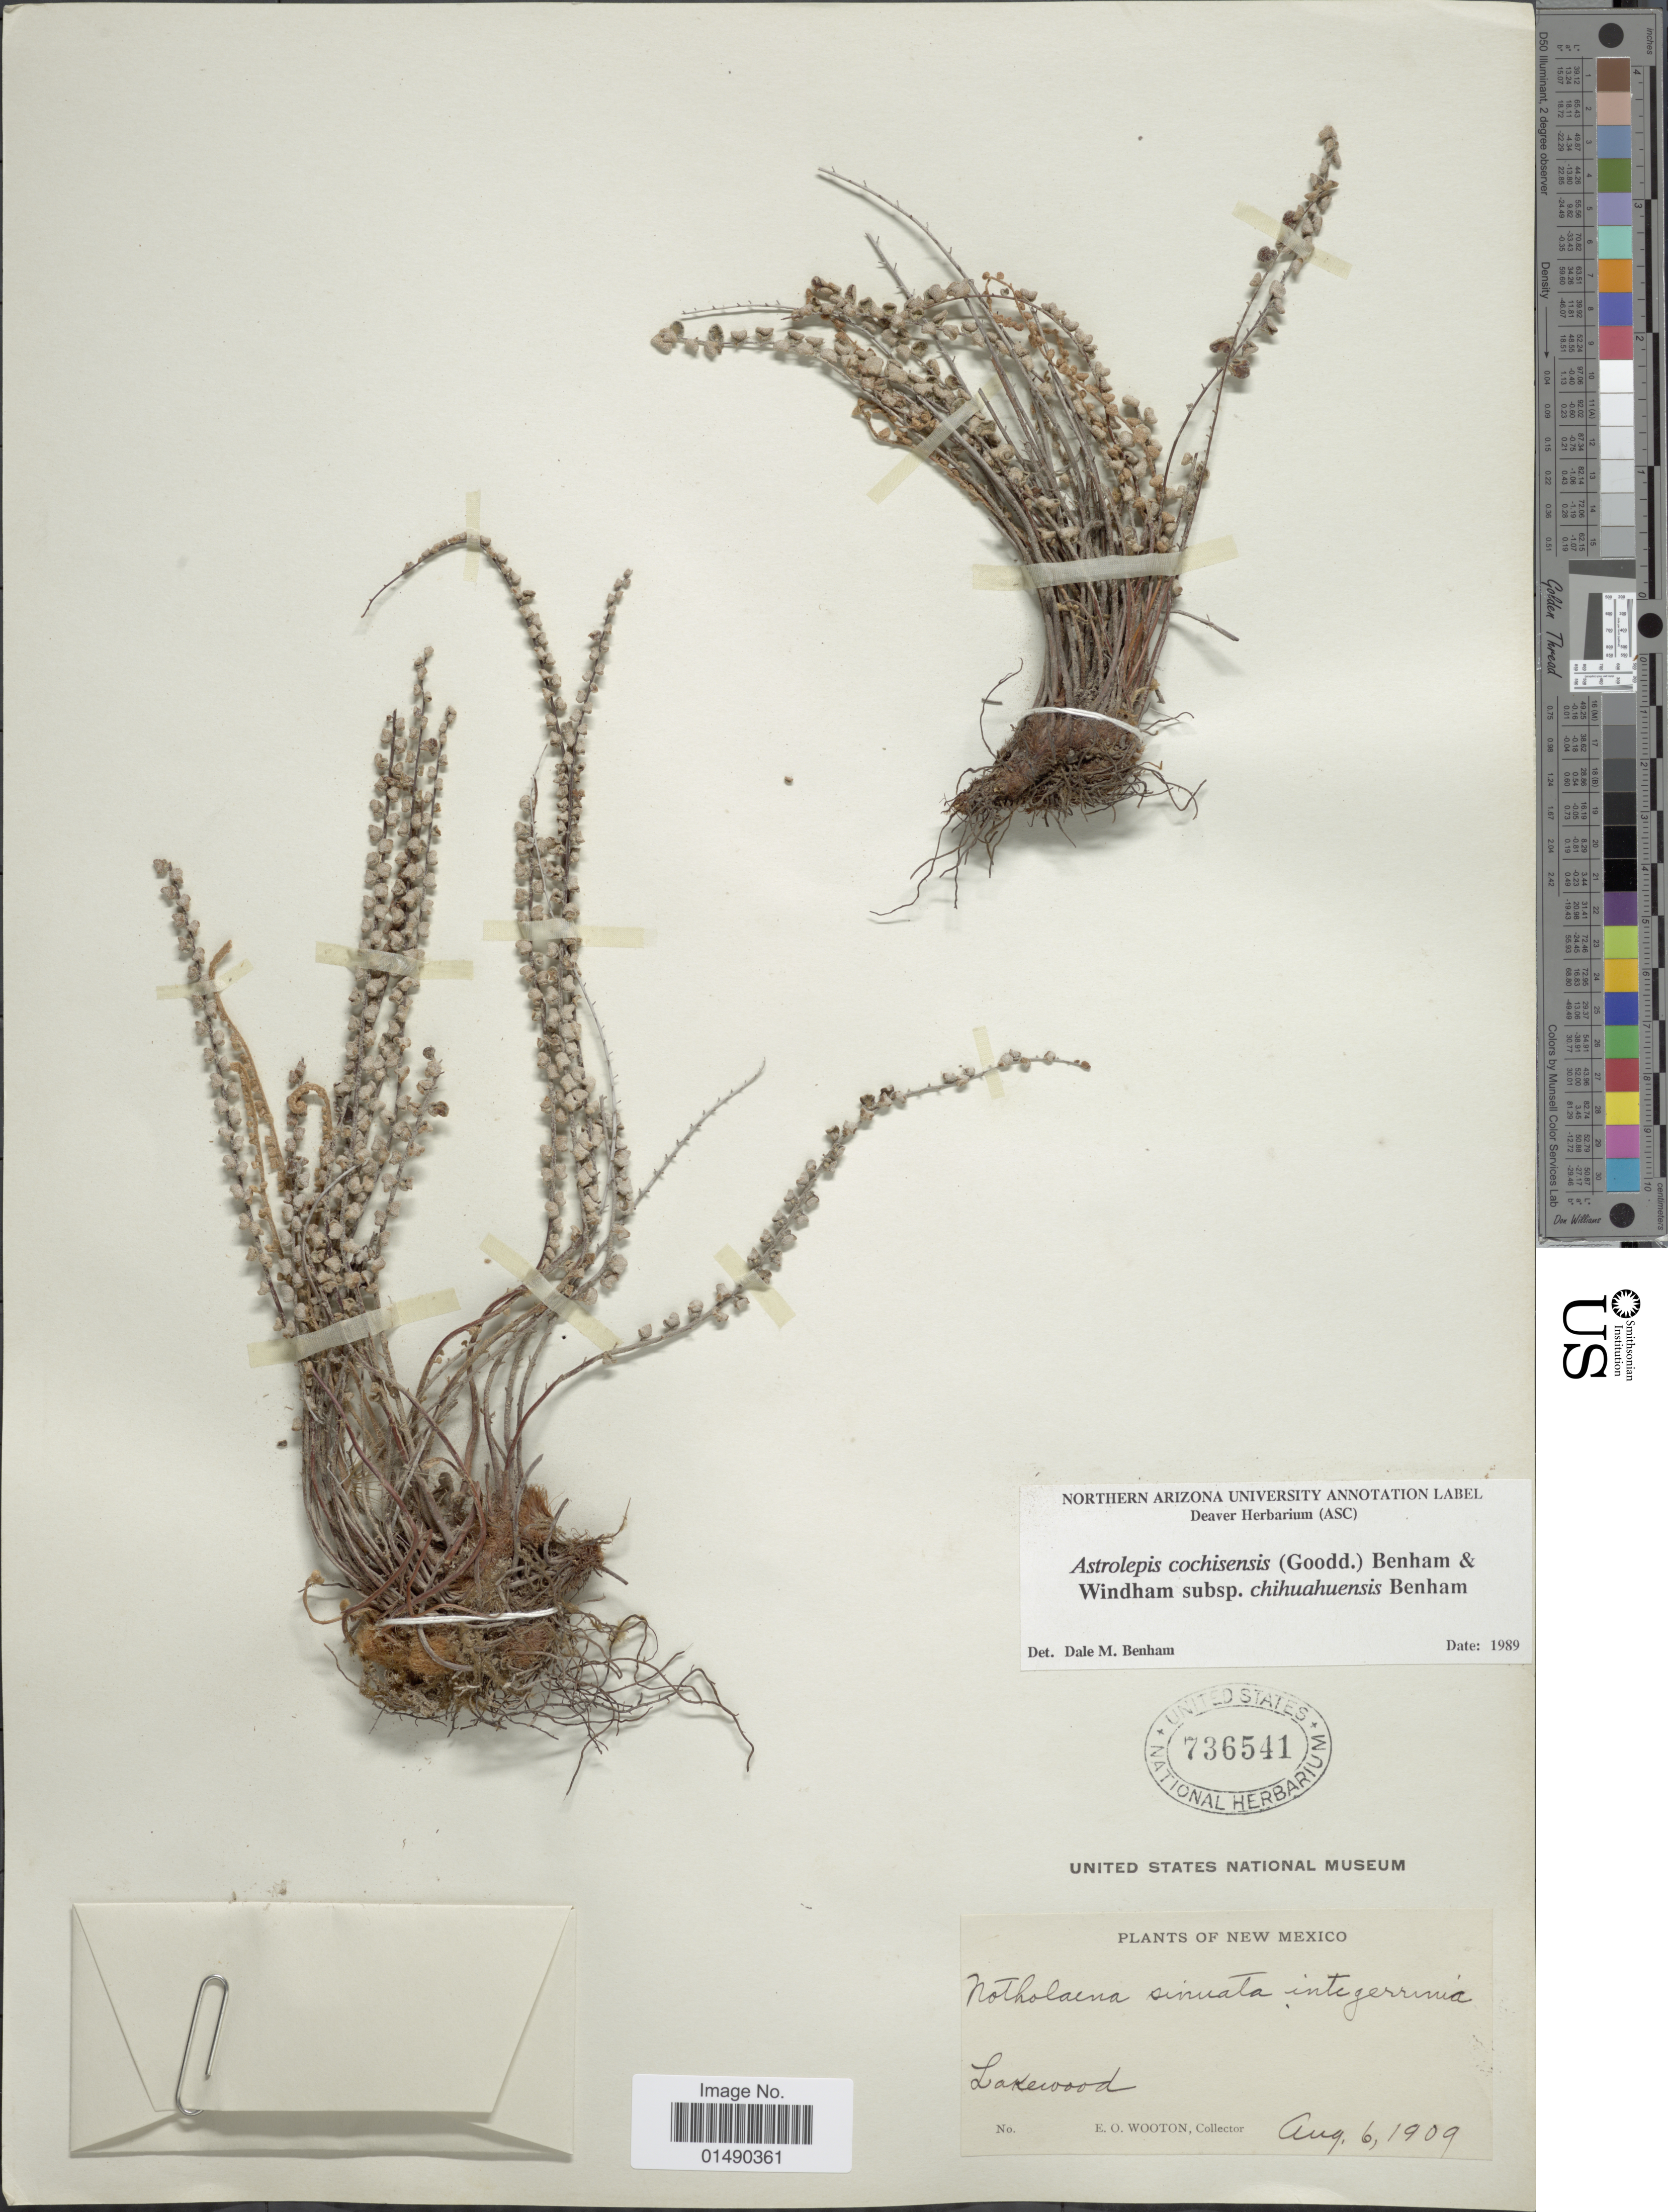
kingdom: Plantae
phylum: Tracheophyta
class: Polypodiopsida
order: Polypodiales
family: Pteridaceae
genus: Astrolepis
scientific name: Astrolepis cochisensis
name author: (C.O. Goodd.) D.M. Benham & Windham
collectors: E. O. Wooton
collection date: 1909-08-06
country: United States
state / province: New Mexico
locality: New Mexico, Lakewood.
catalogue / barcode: US 736541